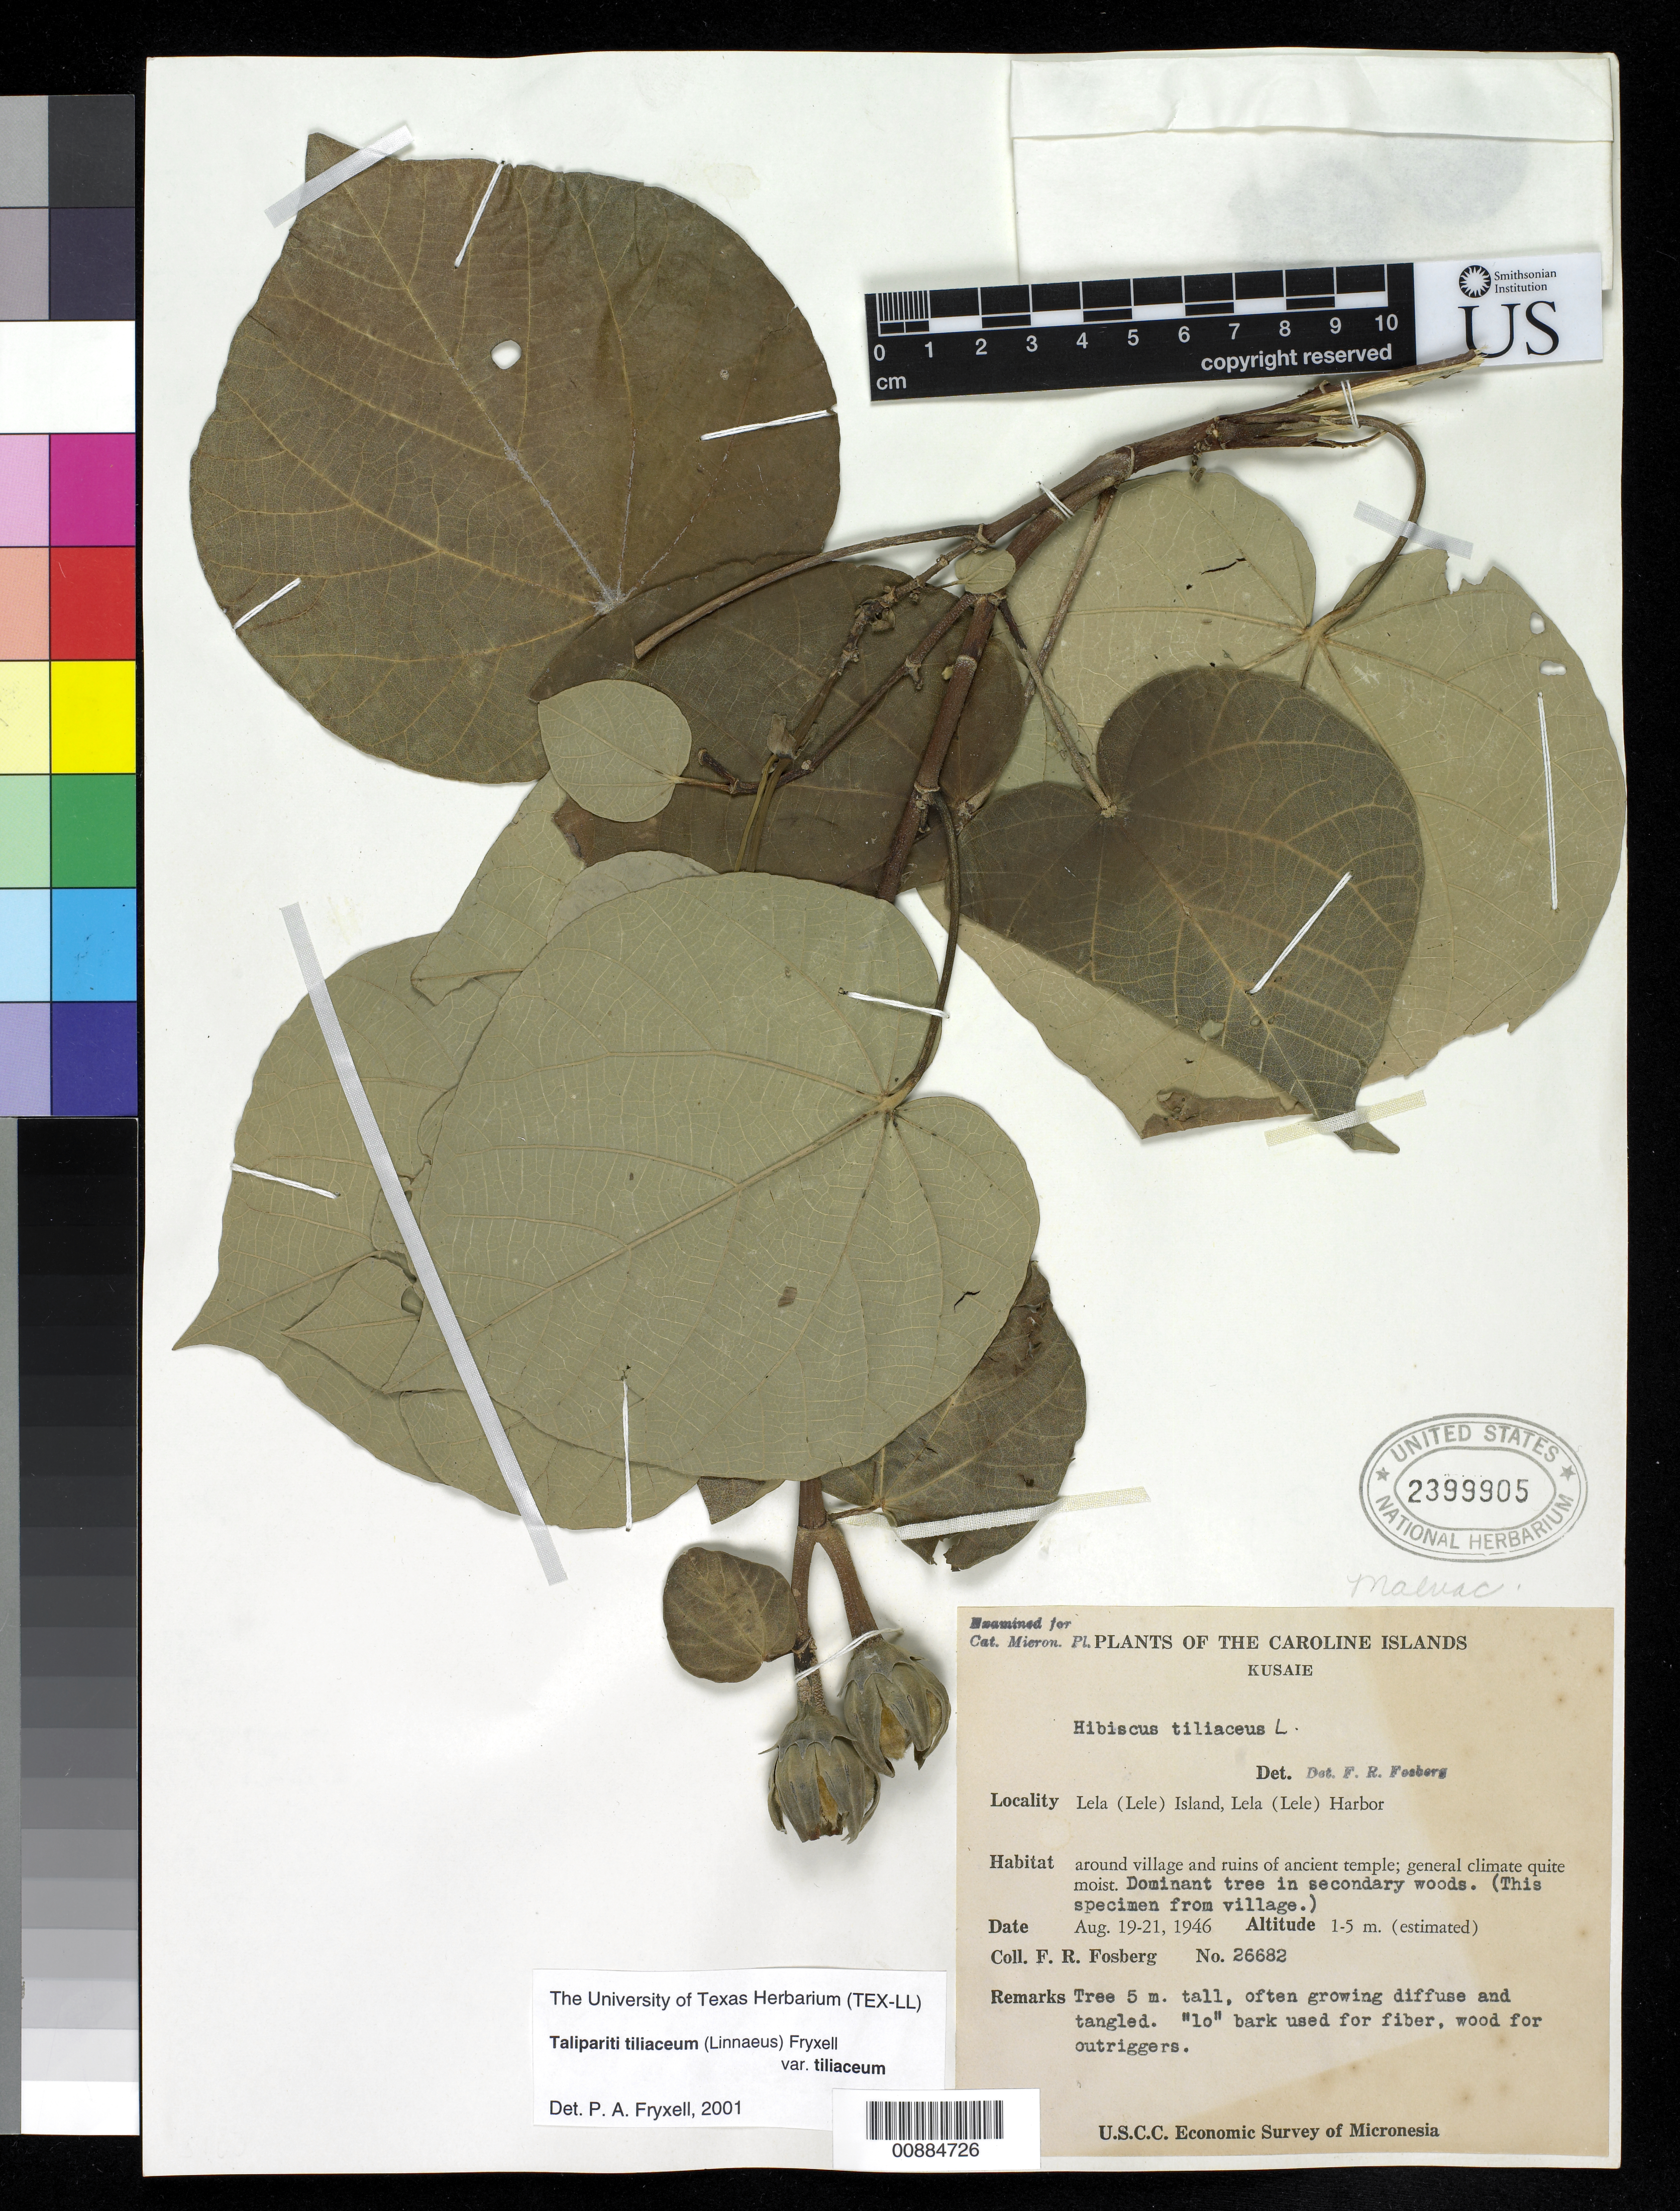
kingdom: Plantae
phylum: Tracheophyta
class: Magnoliopsida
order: Malvales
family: Malvaceae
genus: Talipariti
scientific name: Talipariti tiliaceum var. tiliaceum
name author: (L.) Fryxell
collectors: F. R. Fosberg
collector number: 26682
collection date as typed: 30 Aug 1946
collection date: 1946-08-30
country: Marshall Islands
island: Likiep Atoll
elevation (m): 1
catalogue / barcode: US 2399905